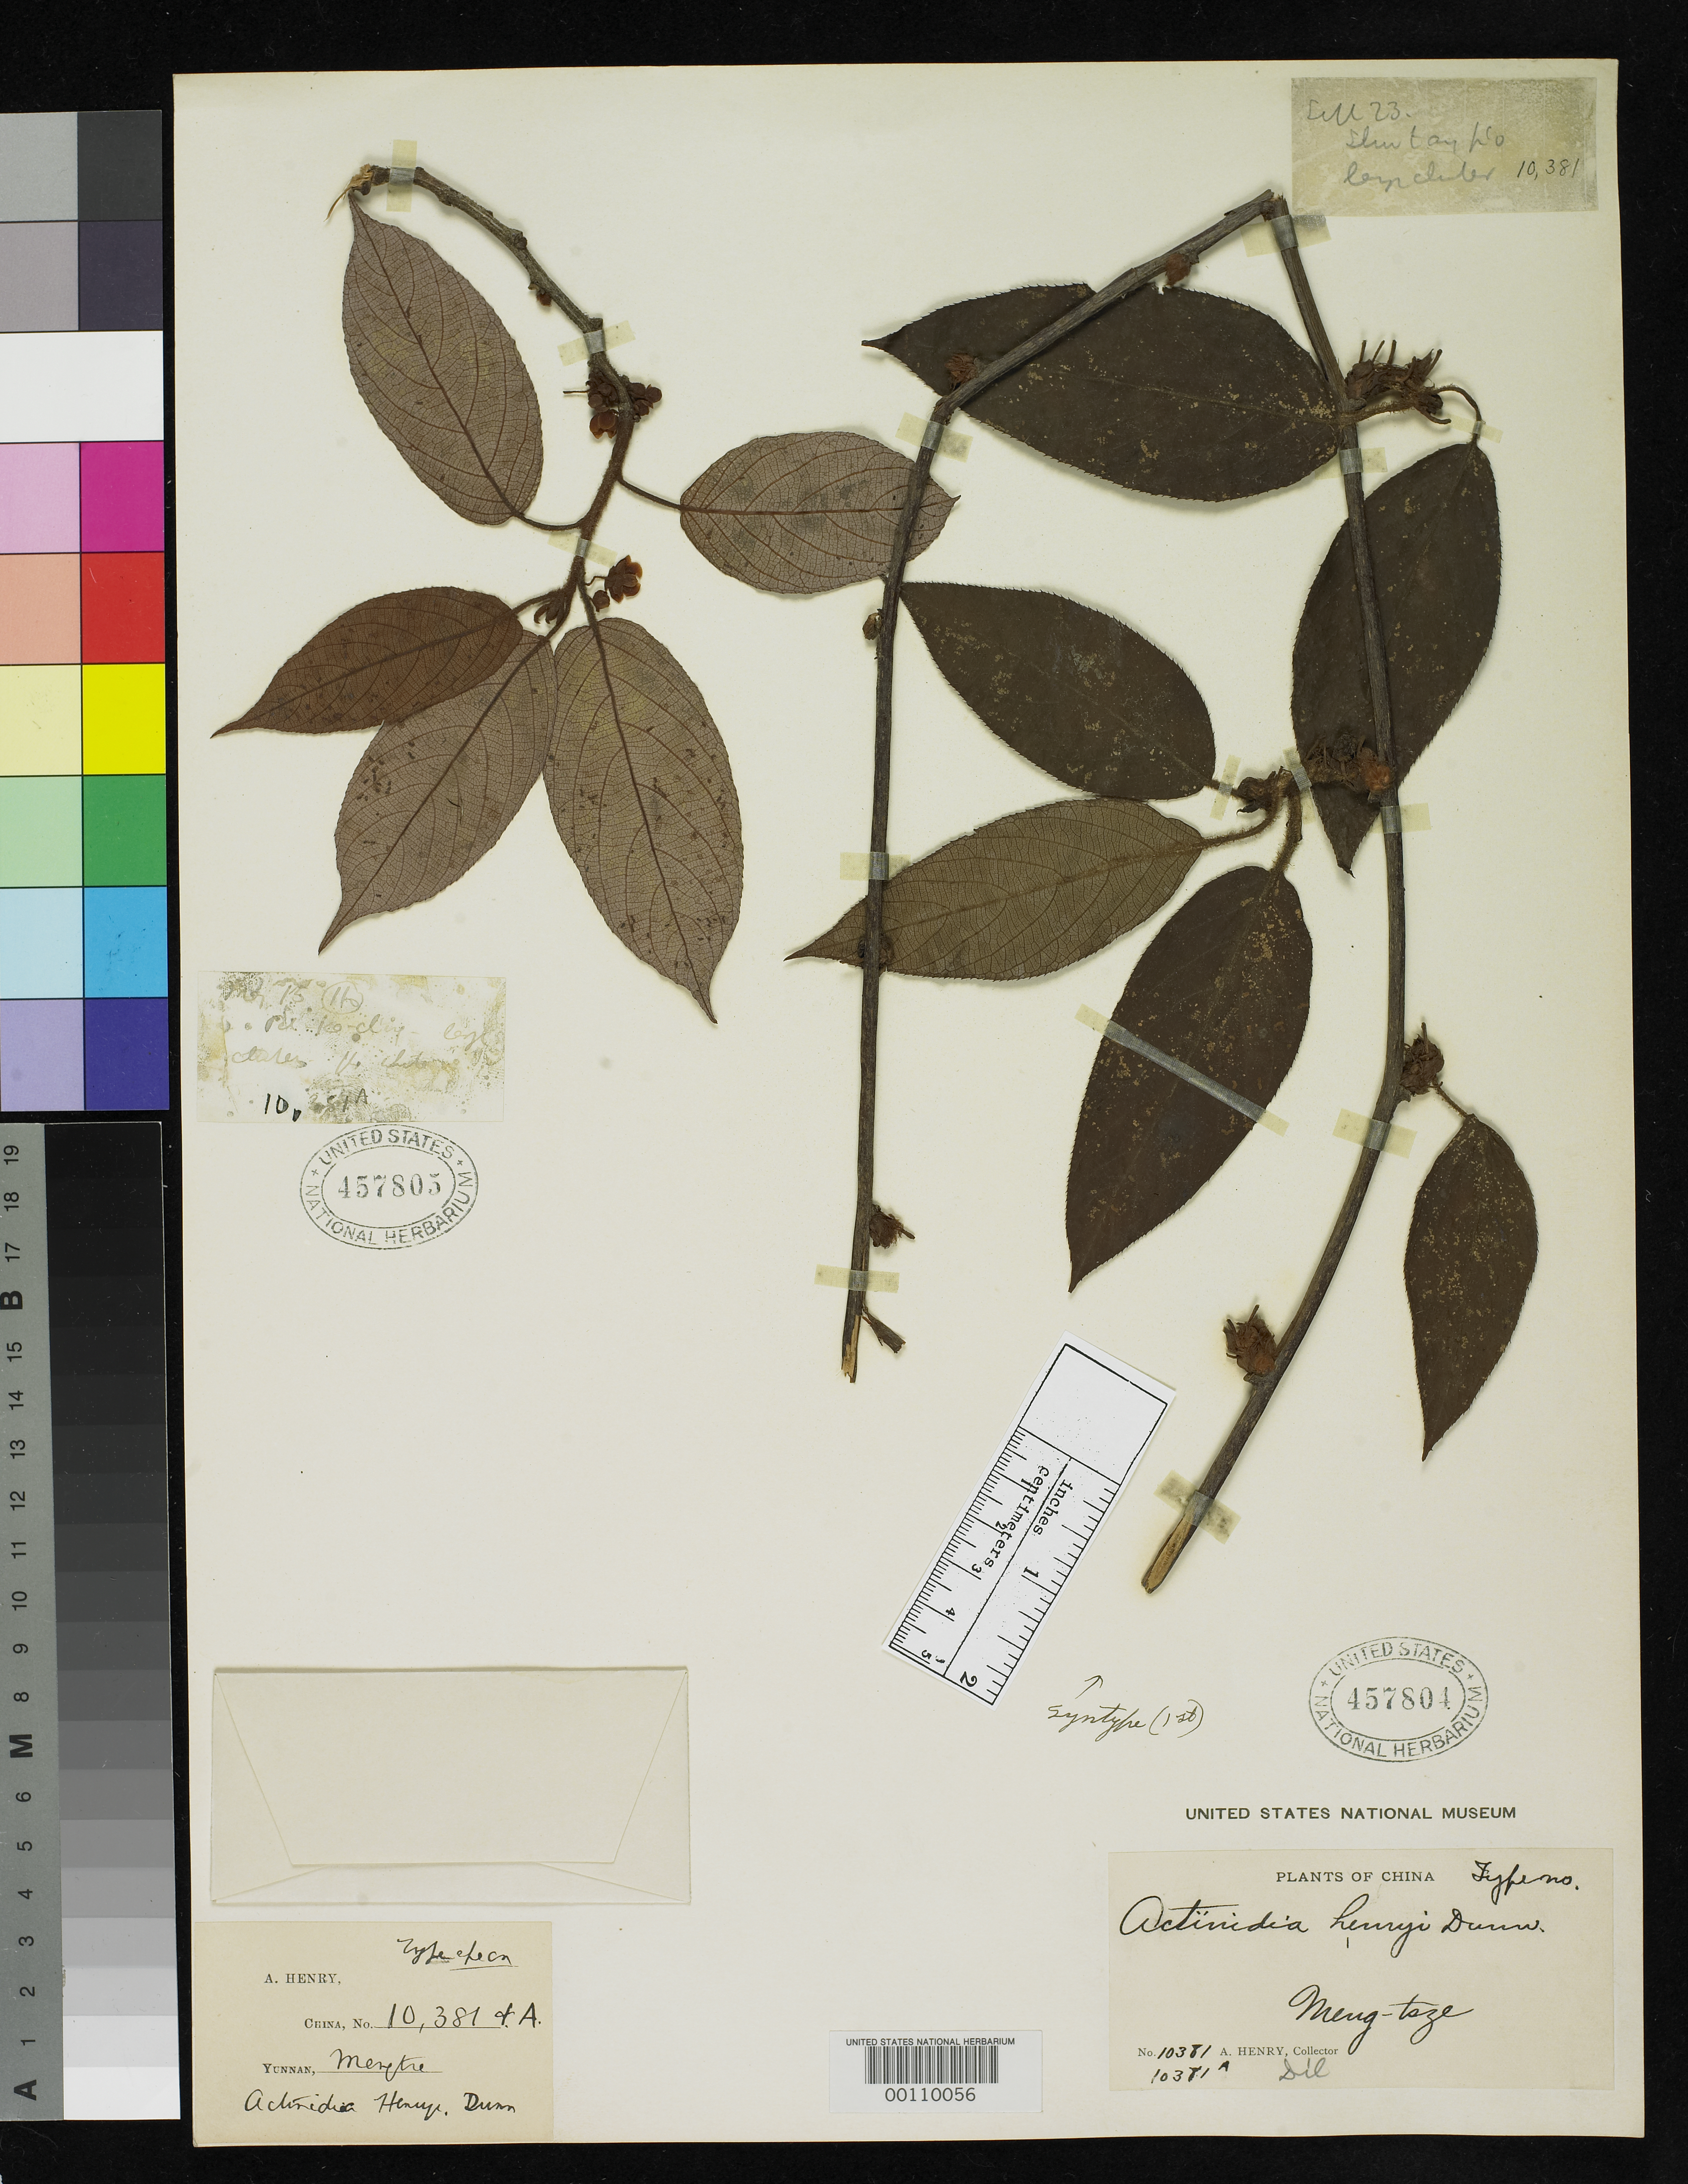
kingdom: Plantae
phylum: Tracheophyta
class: Magnoliopsida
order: Ericales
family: Actinidiaceae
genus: Actinidia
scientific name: Actinidia henryi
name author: Dunn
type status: Isosyntype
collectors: A. Henry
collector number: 10381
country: China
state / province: Yunnan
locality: Meng-tsze.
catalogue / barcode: US 457804